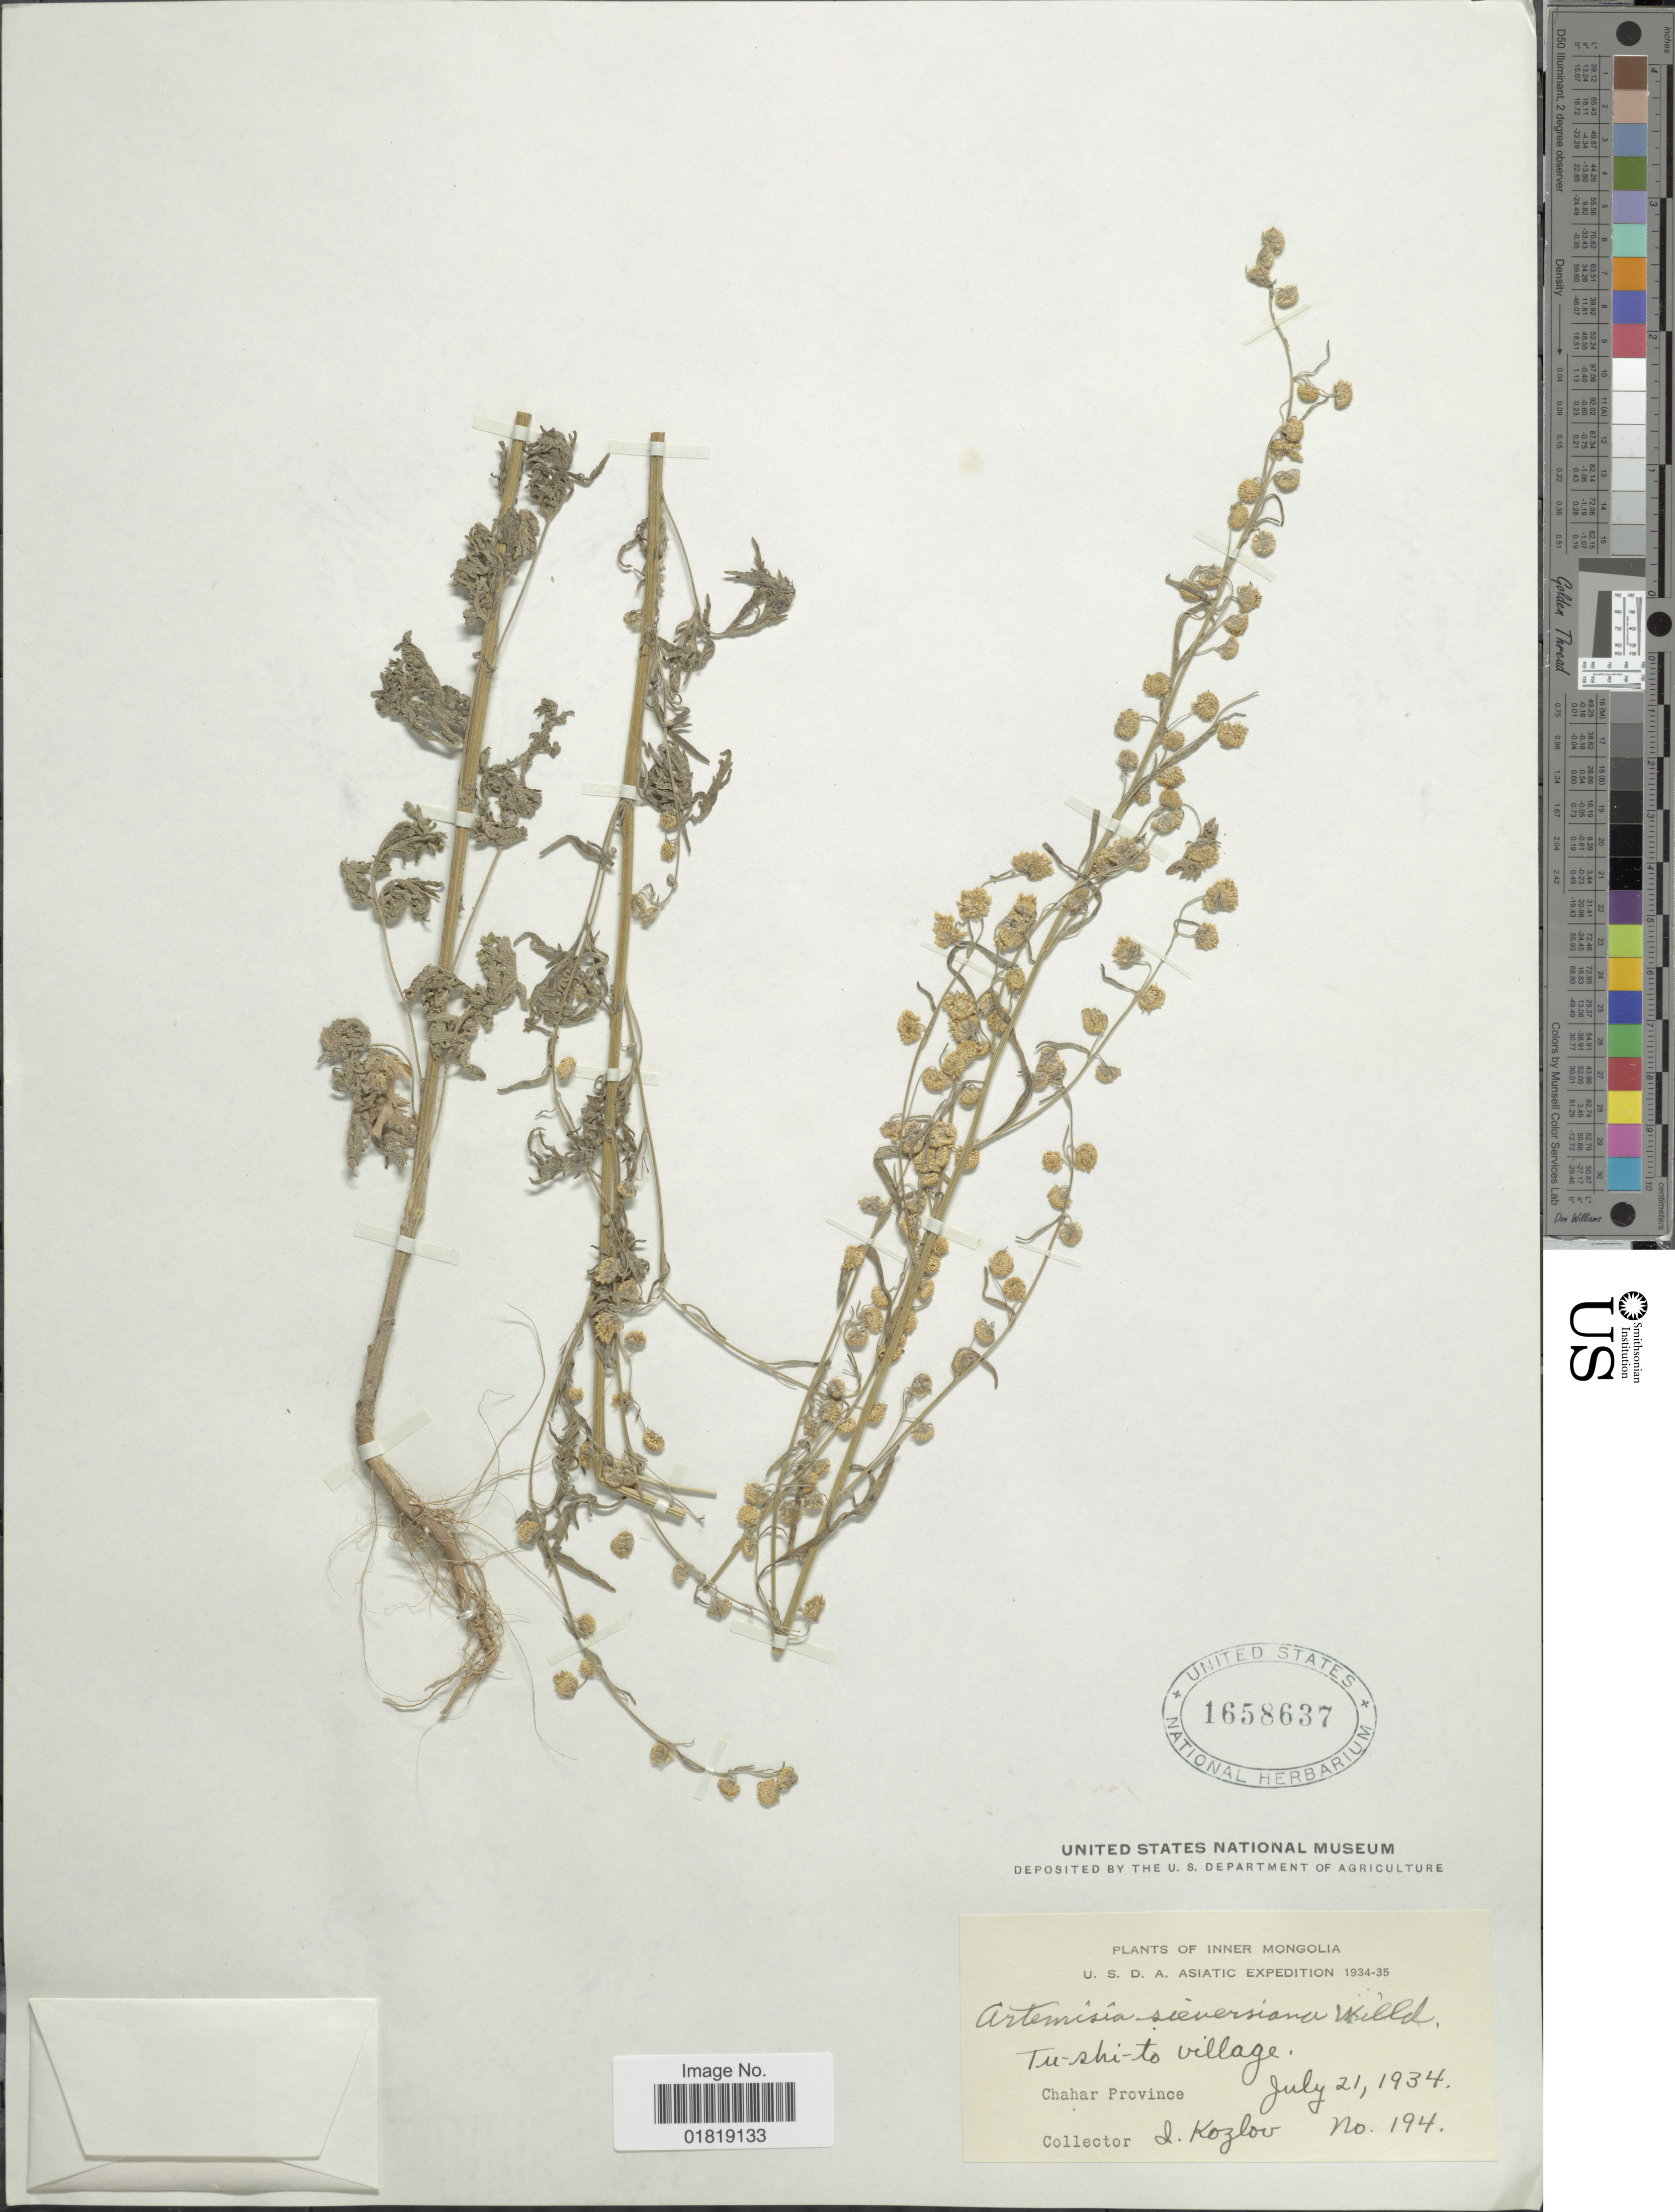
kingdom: Plantae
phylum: Tracheophyta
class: Magnoliopsida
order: Asterales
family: Asteraceae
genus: Artemisia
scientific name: Artemisia sieversiana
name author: Willd.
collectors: I. Kozlov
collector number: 194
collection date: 1934-07-21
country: China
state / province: Nei Monggol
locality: Inner Mongolia, Tu-shi-to village, Chahar Province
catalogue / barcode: US 1658637